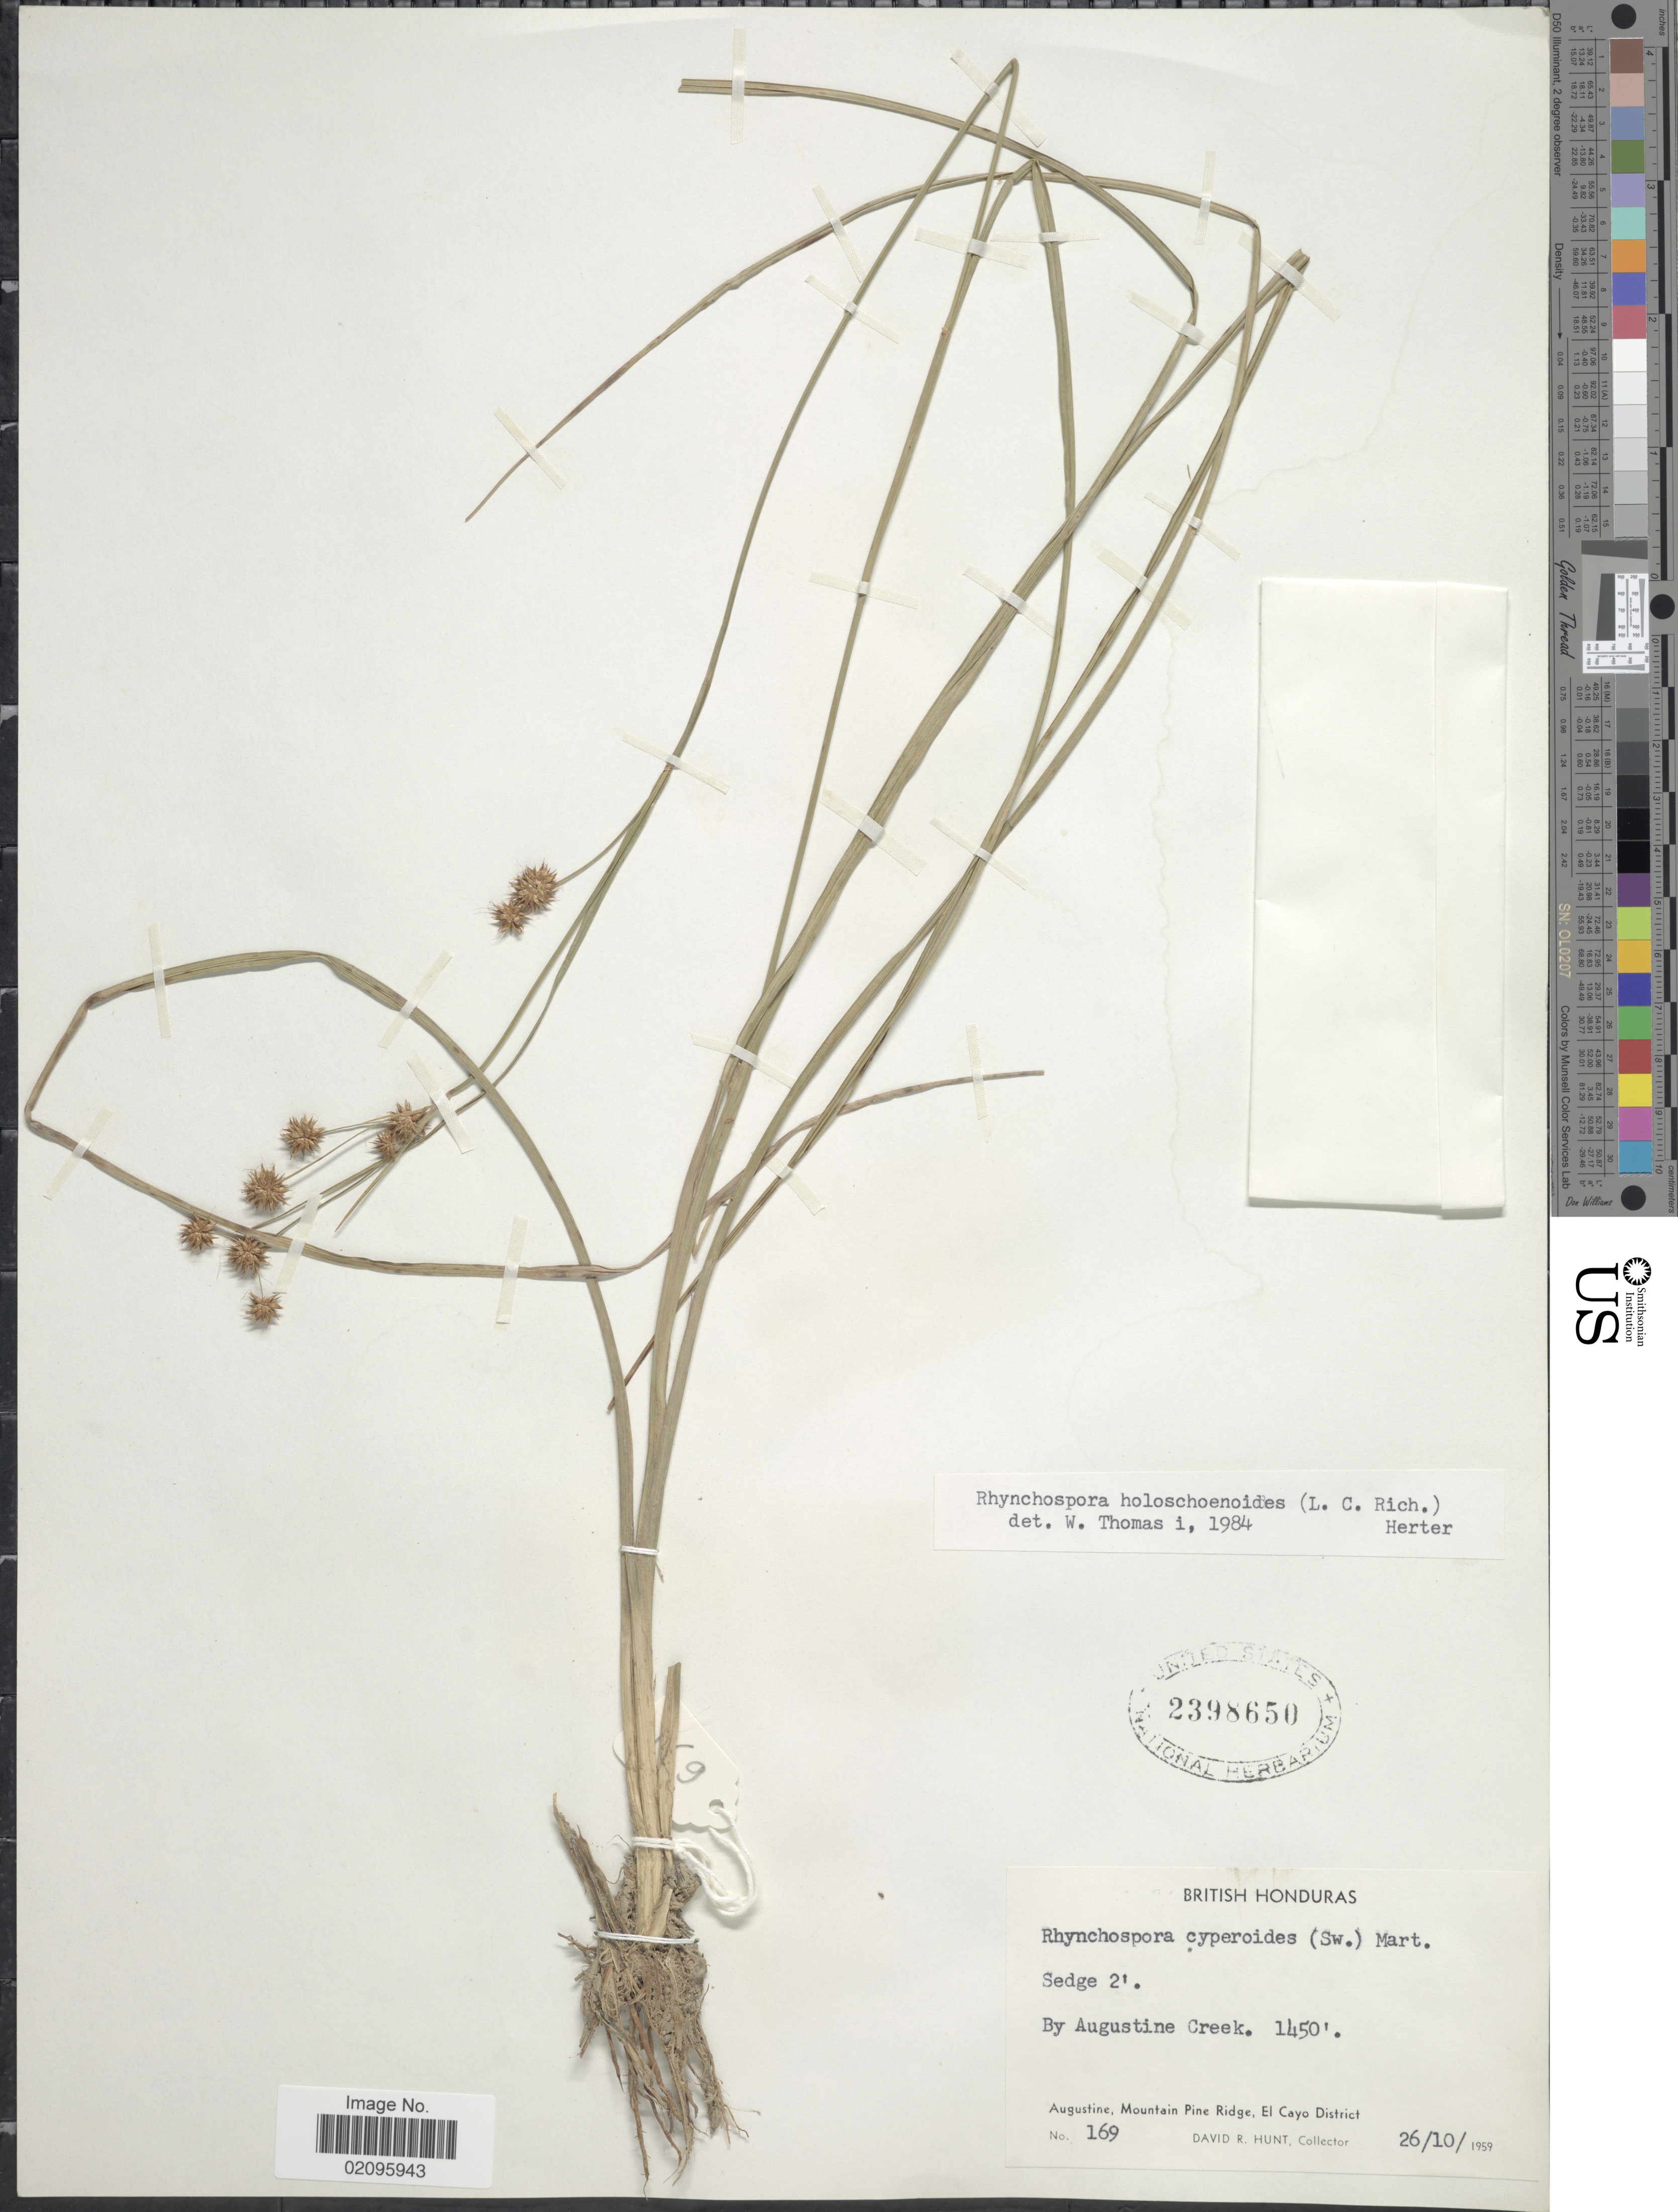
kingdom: Plantae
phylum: Tracheophyta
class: Liliopsida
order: Poales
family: Cyperaceae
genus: Rhynchospora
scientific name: Rhynchospora holoschoenoides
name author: (Rich.) Herter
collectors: D. R. Hunt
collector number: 169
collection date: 1959-10-26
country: Belize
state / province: Cayo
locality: British Honduras, by Augustine Creek, Augustine, Mountain Pine Ridge, El Cayo District.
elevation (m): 442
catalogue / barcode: US 2398650